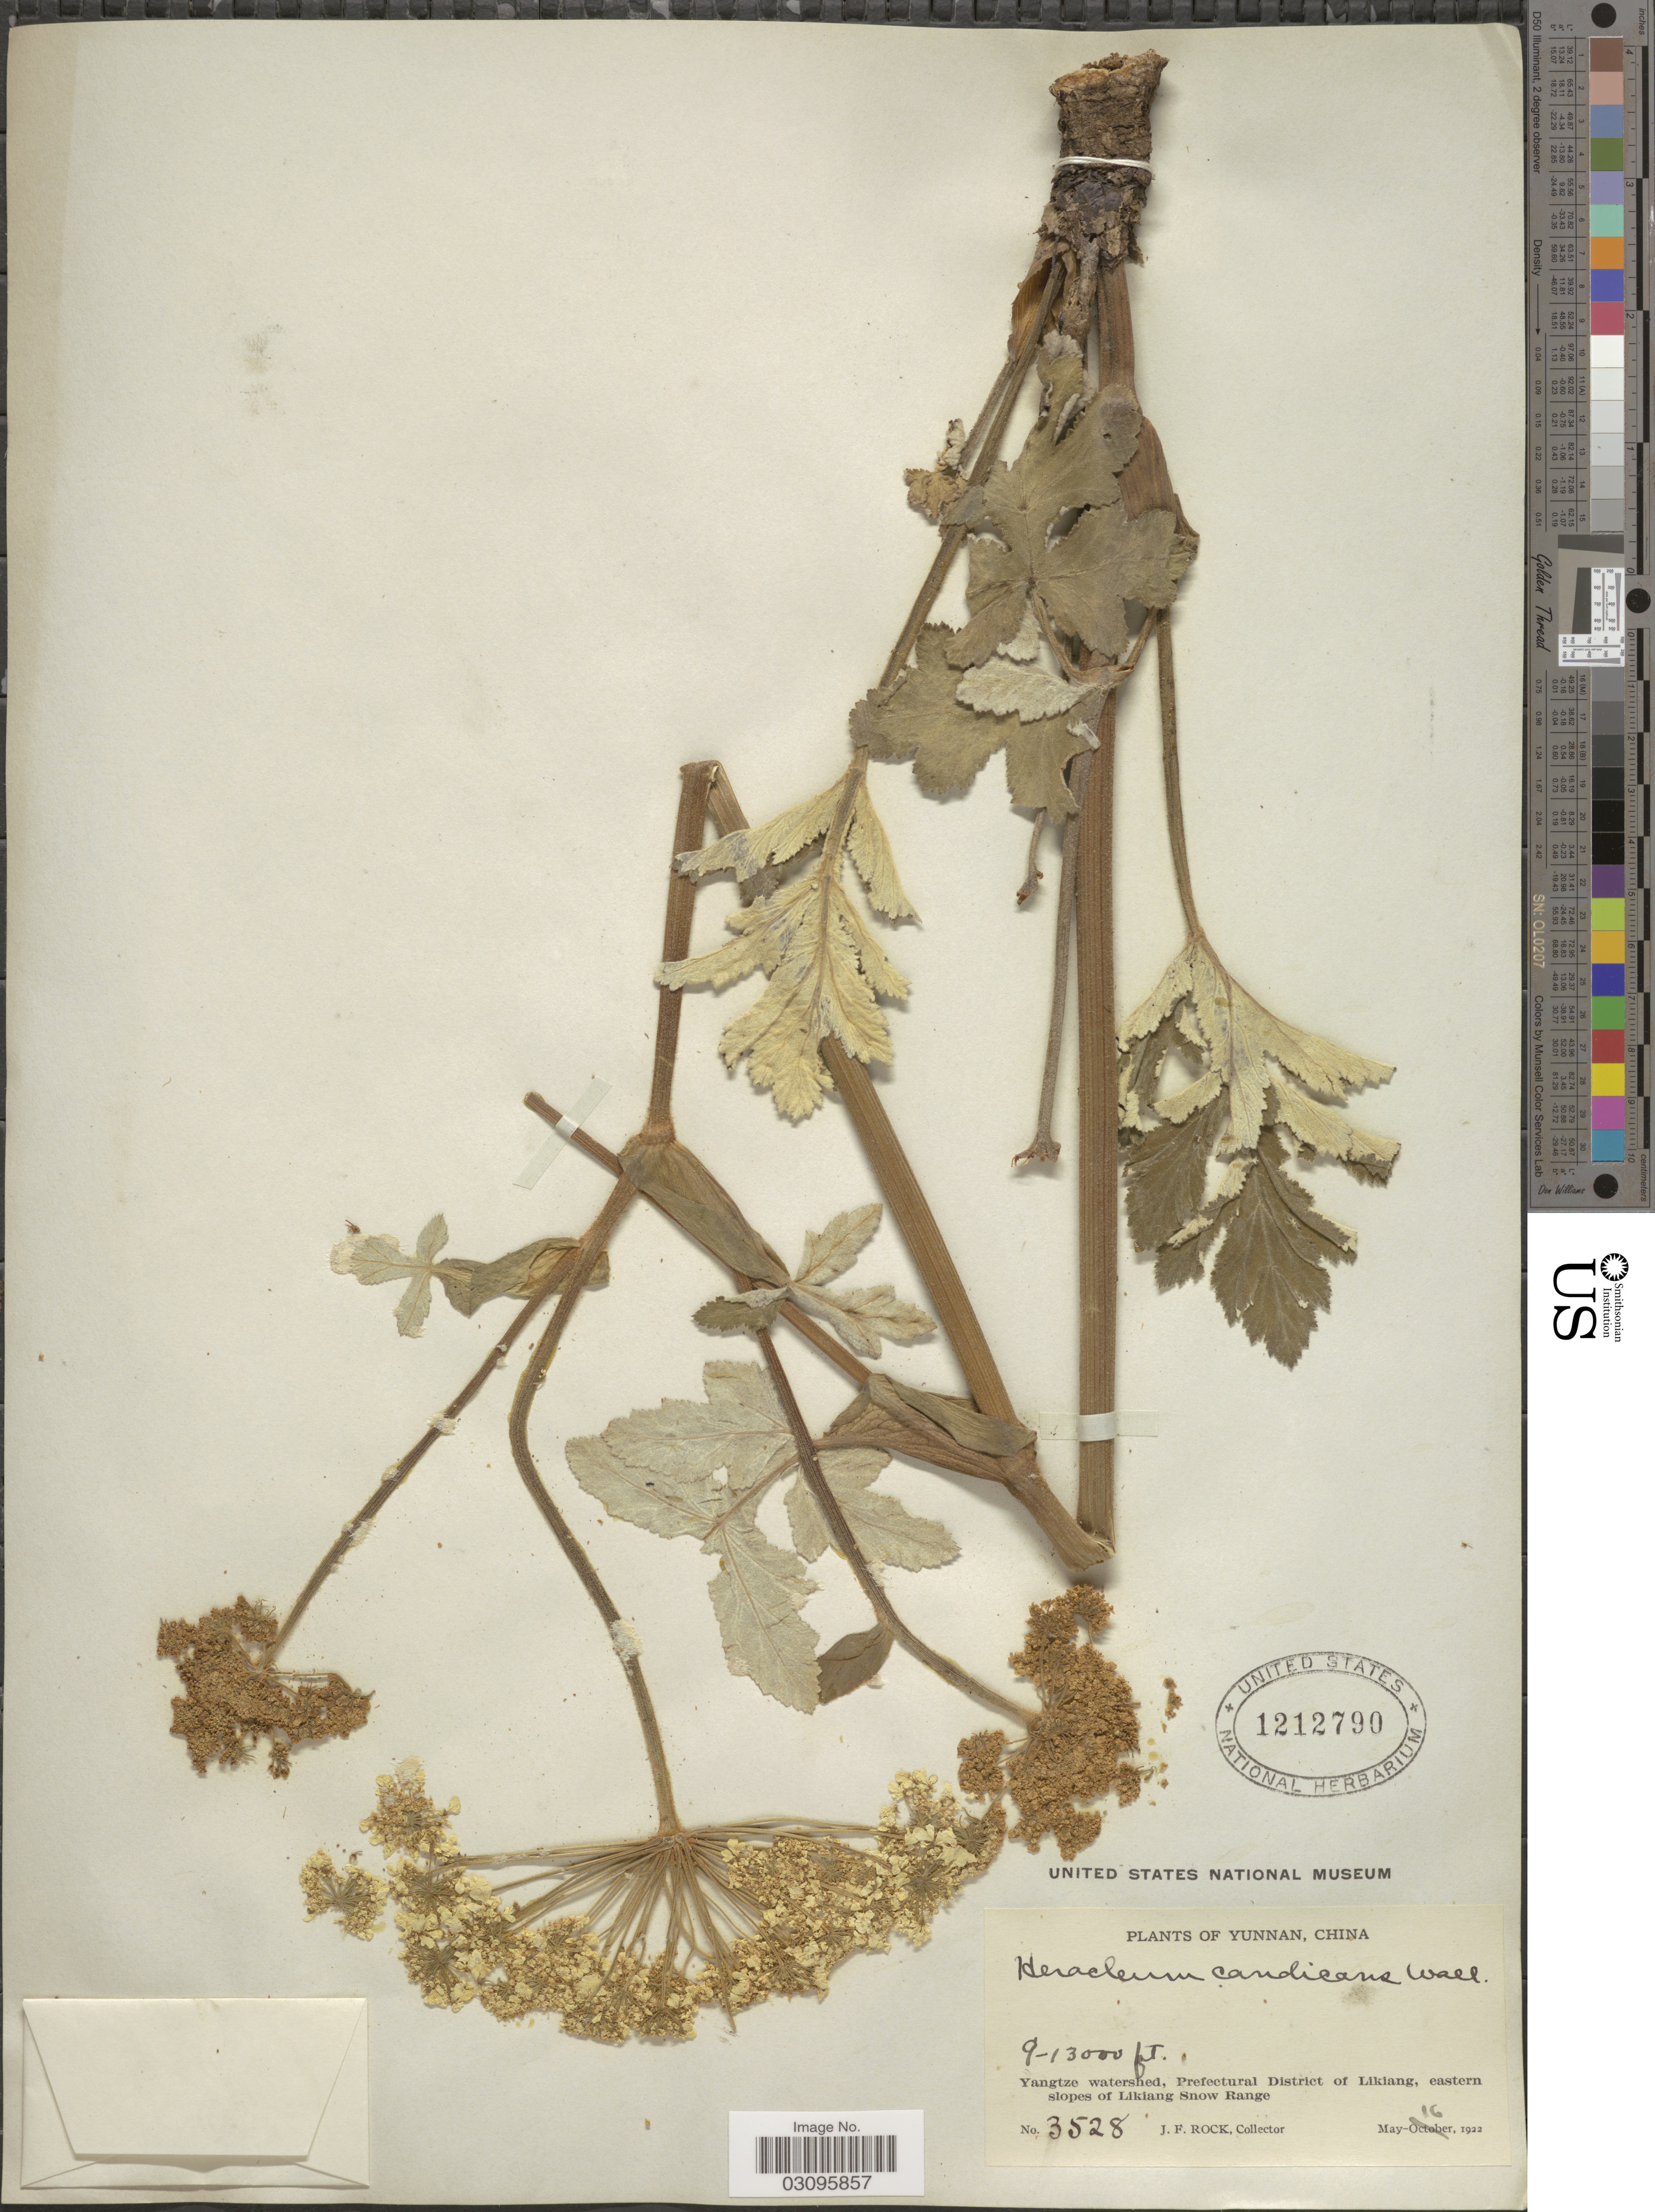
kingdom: Plantae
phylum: Tracheophyta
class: Magnoliopsida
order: Apiales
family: Apiaceae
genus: Heracleum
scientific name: Heracleum candicans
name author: Wall. ex DC.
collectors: J. Rock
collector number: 3528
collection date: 1922-05-16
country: China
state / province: Yunnan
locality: Yangtze watershed, Prefectural District of Likiang, eastern slopes of Likiang Snow Range.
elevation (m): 2743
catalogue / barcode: US 1212790